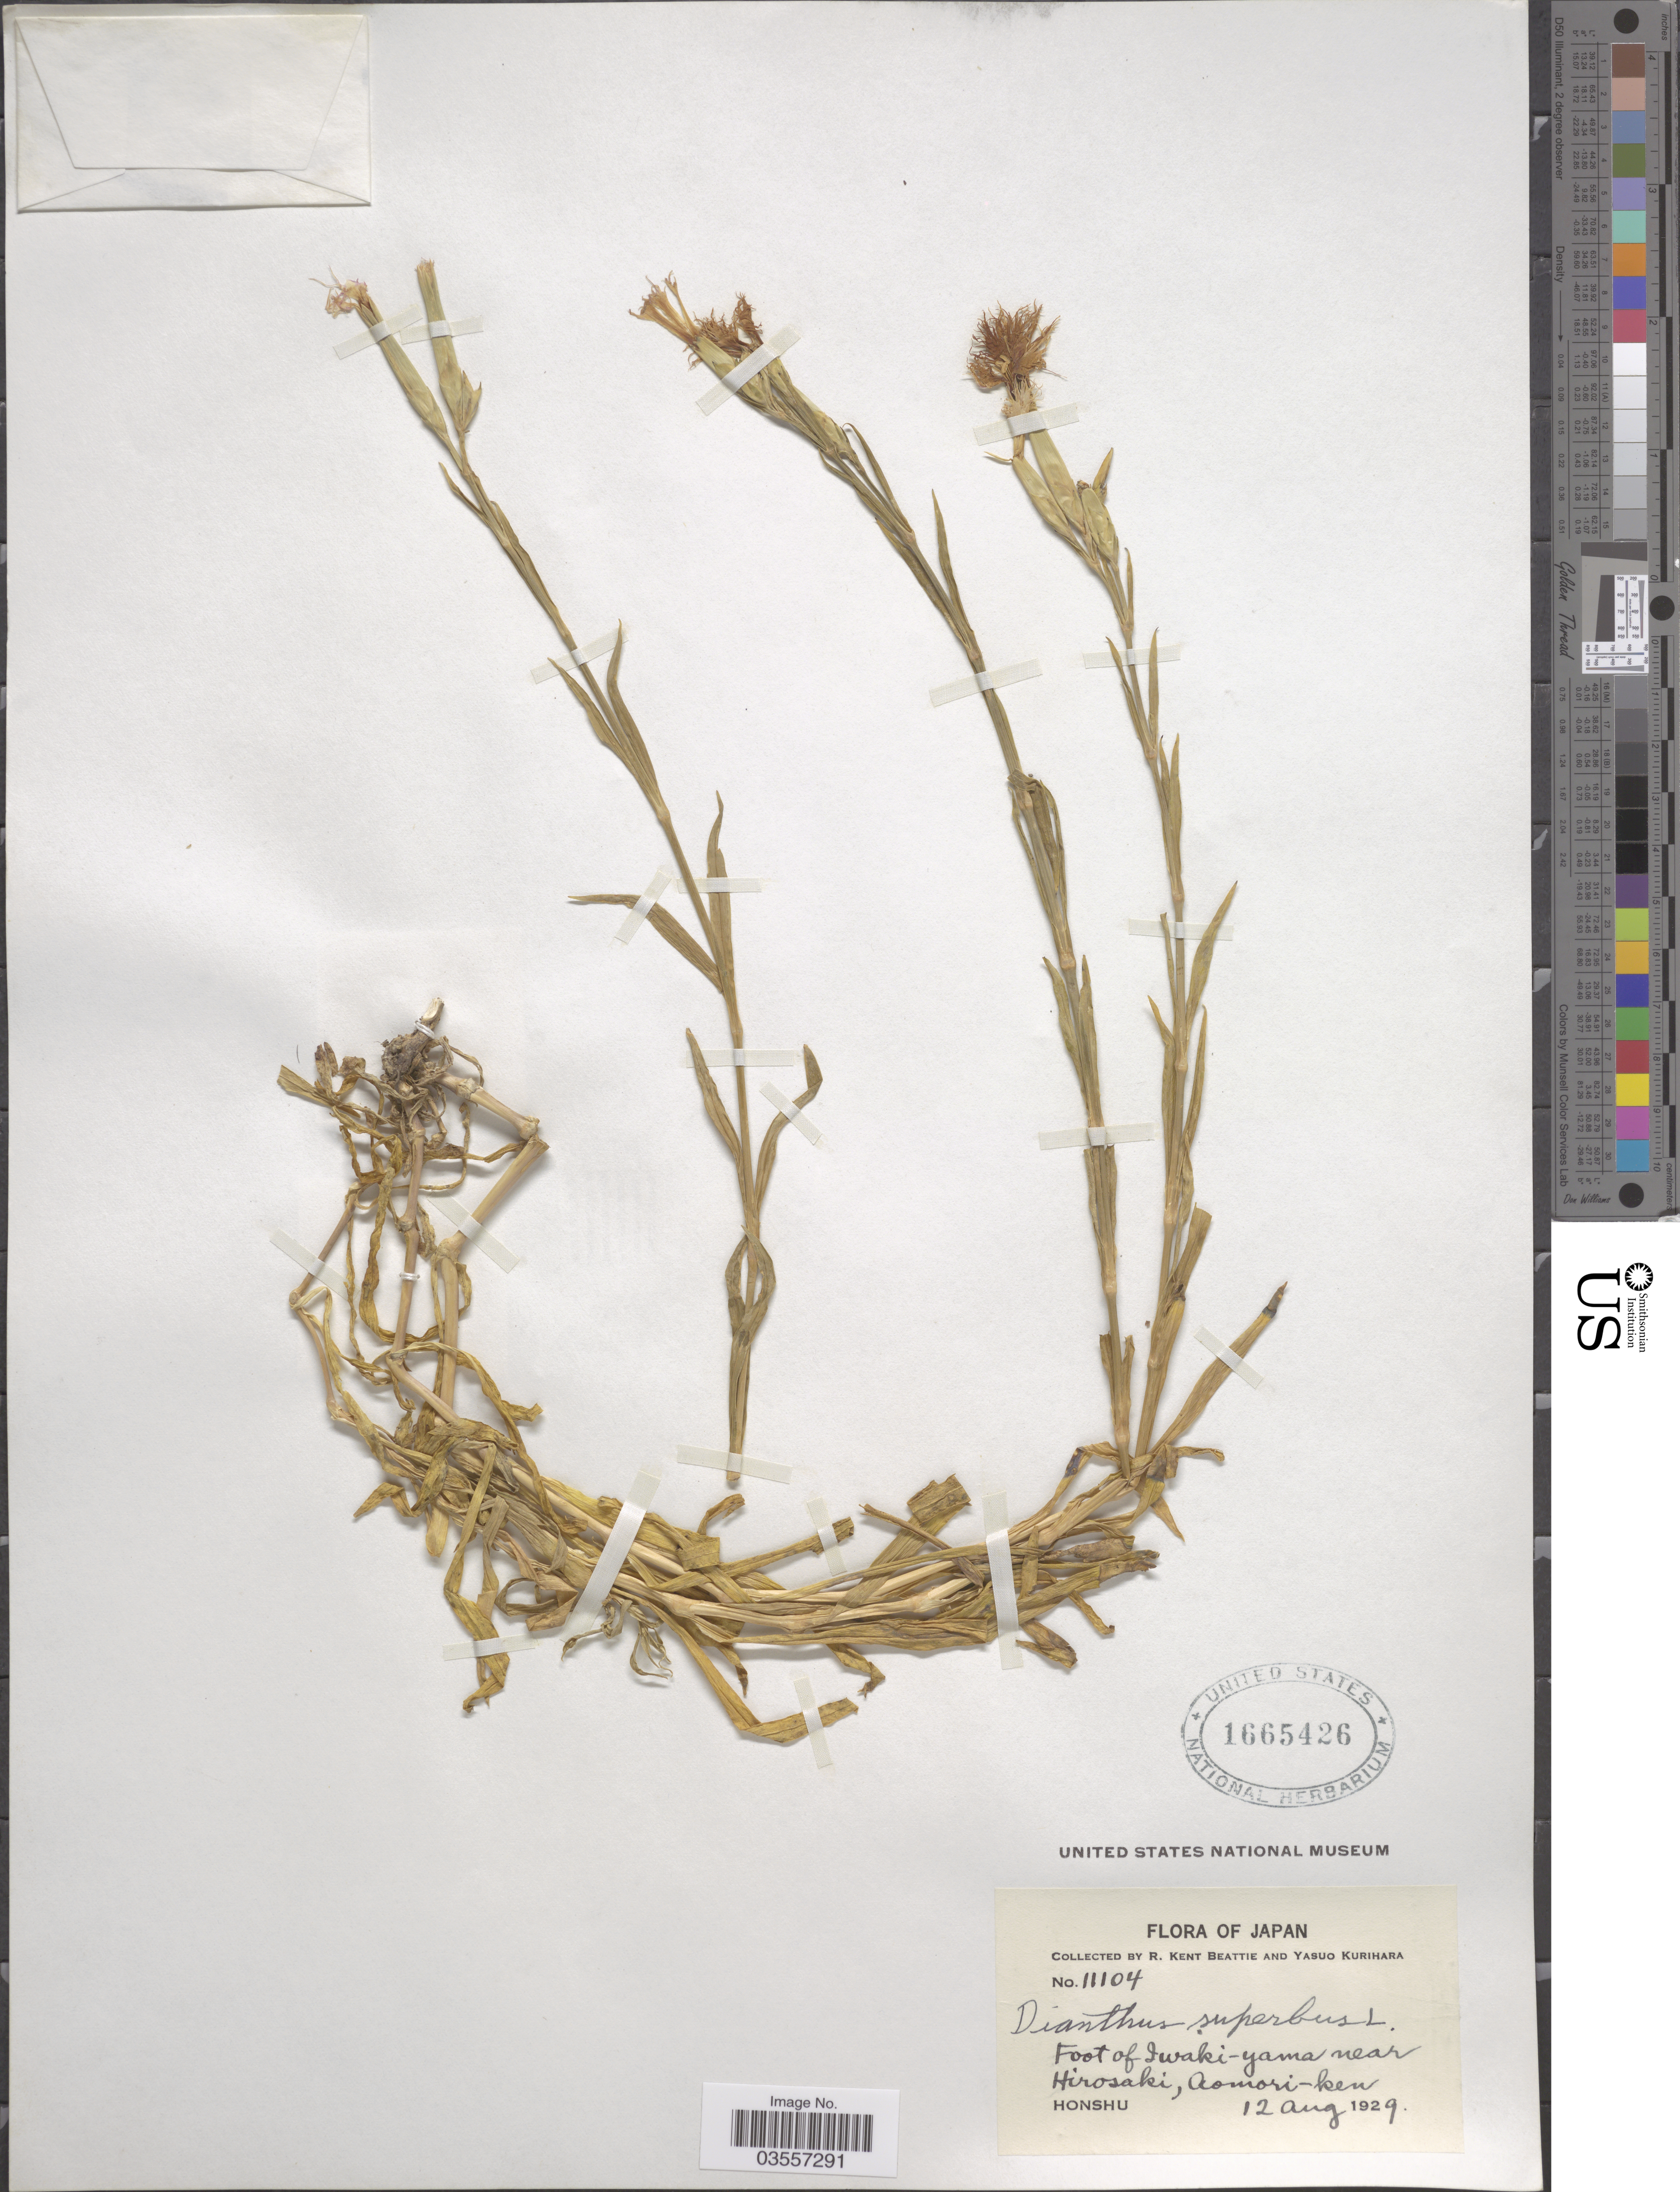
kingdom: Plantae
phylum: Tracheophyta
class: Magnoliopsida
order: Caryophyllales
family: Caryophyllaceae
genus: Dianthus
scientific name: Dianthus superbus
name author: L.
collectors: R. K. Beattie & Y. Kurihara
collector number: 11104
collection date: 1929-08-12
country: Japan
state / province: Aomori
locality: Foot of Iwaki-yama near Hirosaki, Aomori-ken.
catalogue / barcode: US 1665426